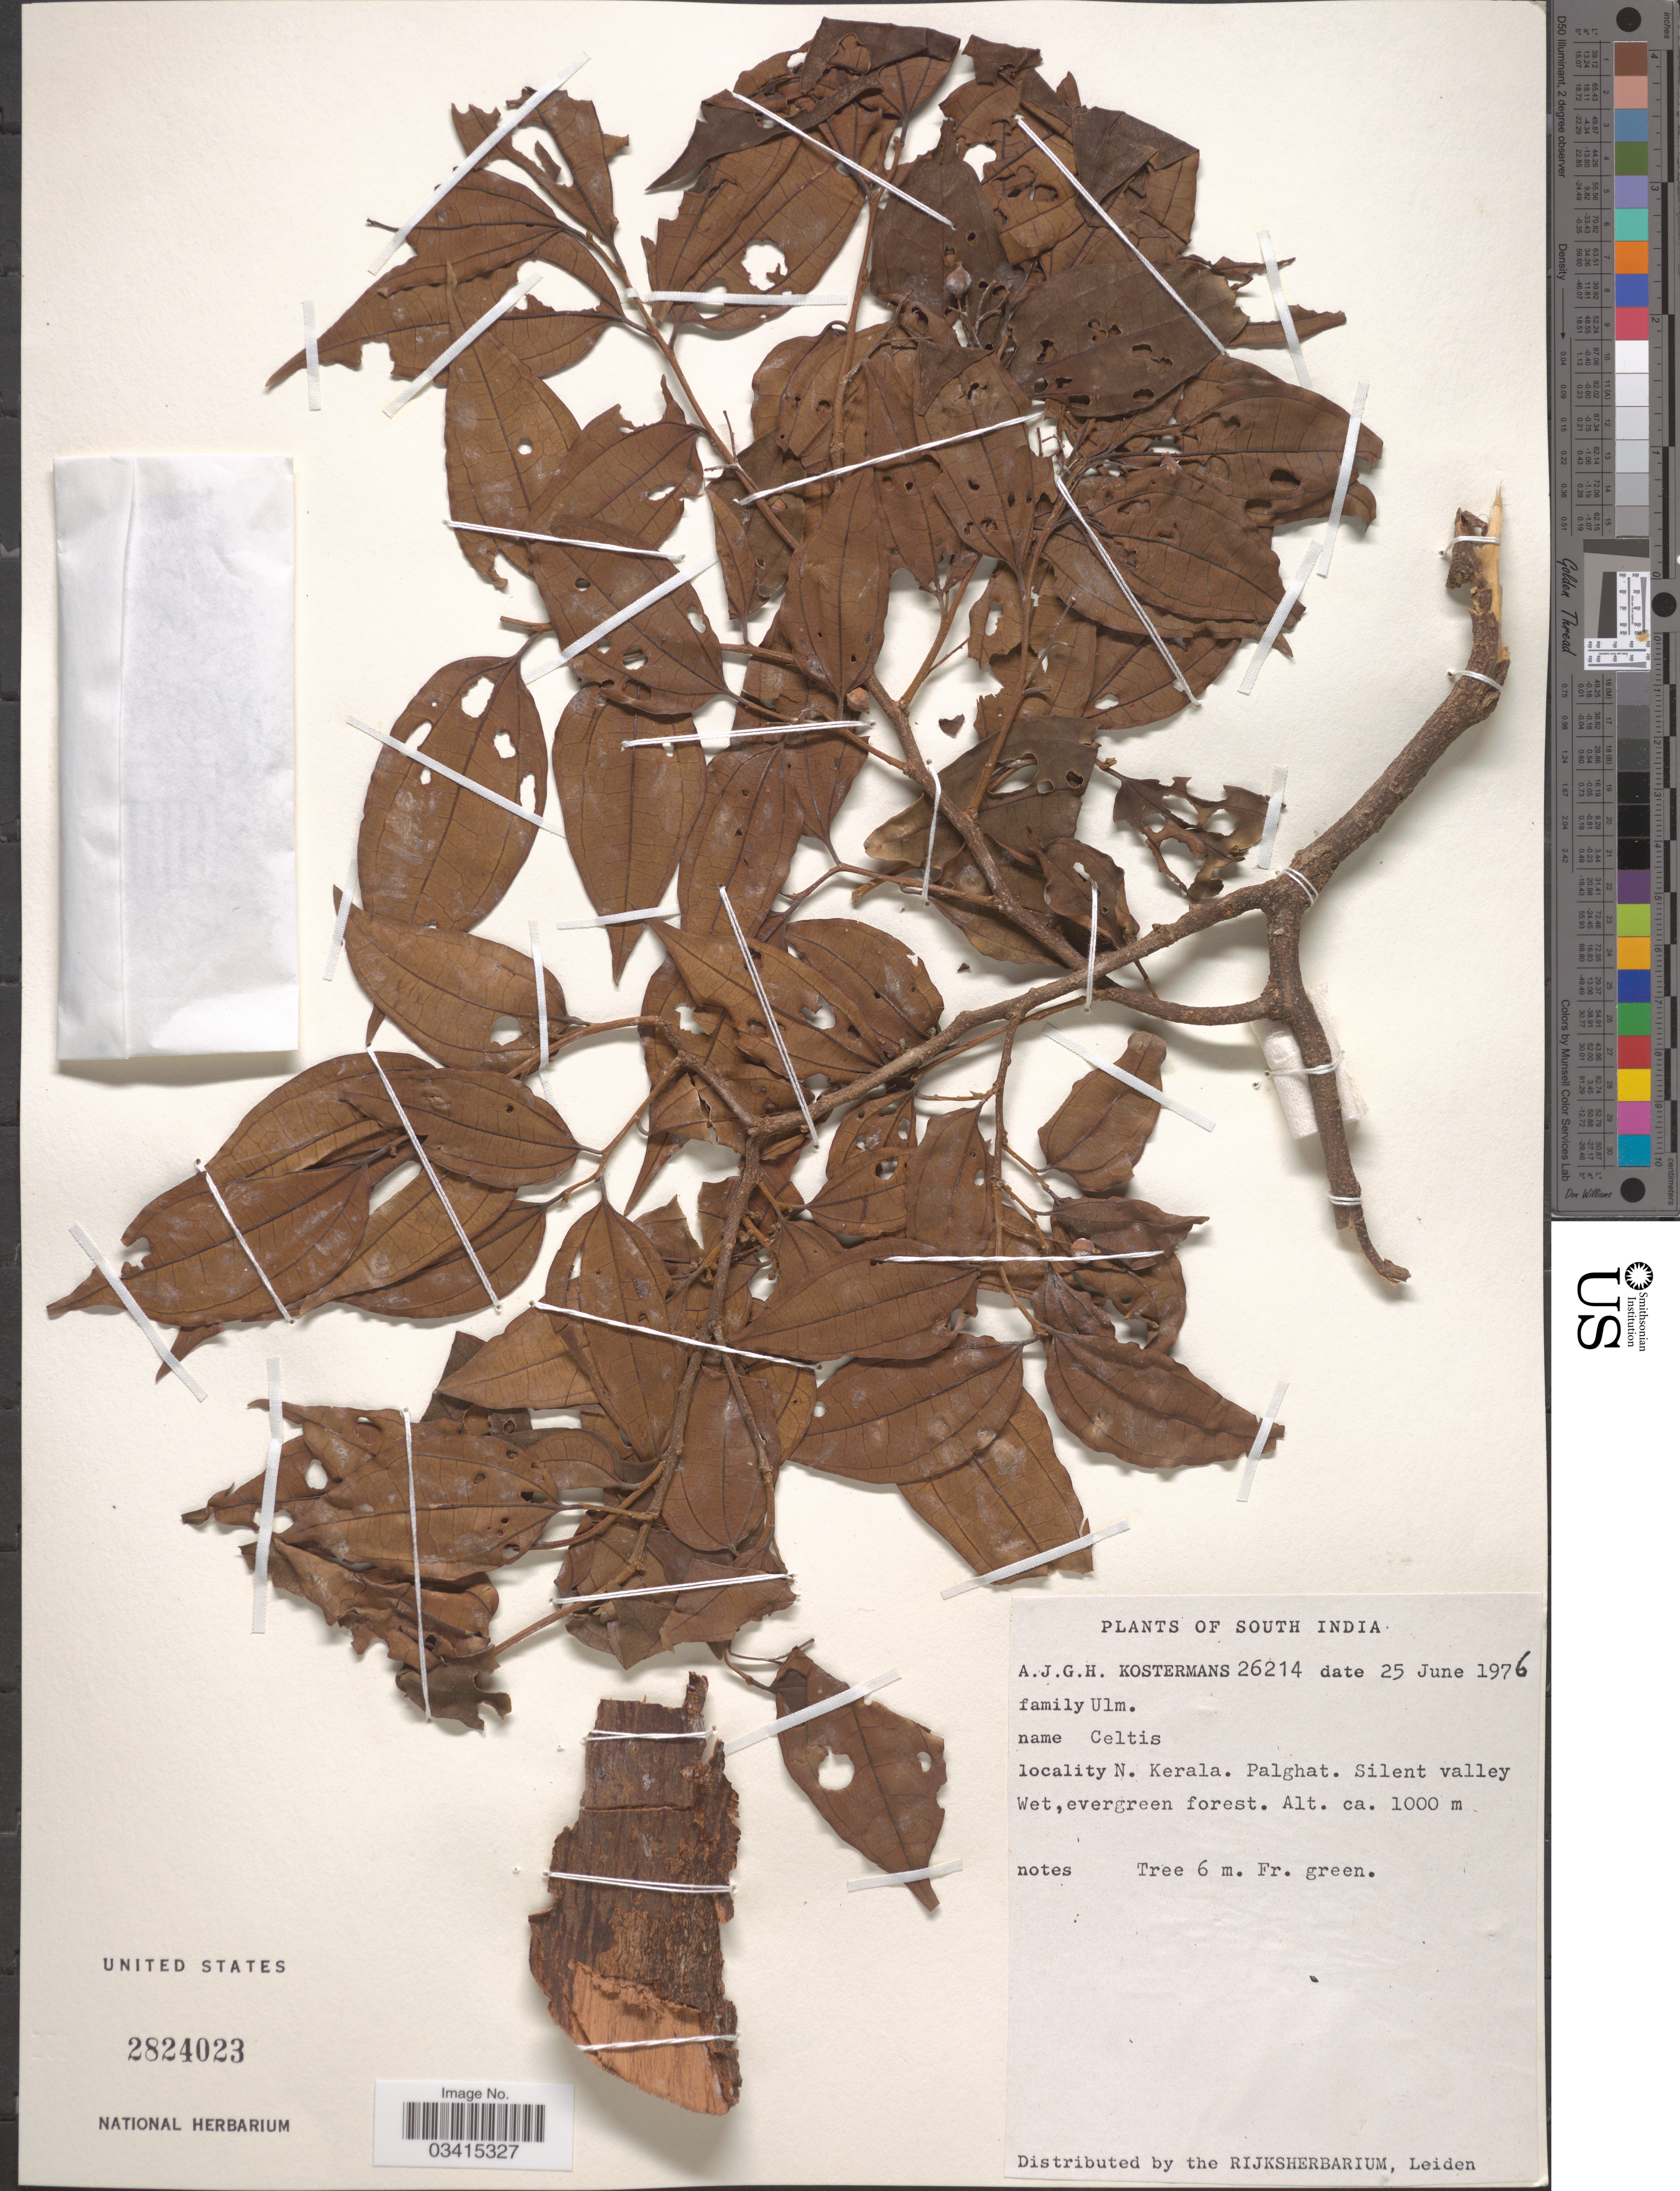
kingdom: Plantae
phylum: Tracheophyta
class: Magnoliopsida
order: Rosales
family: Cannabaceae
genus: Celtis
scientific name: Celtis sp.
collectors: A. J. G. Kostermans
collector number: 26214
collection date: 1976-06-25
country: India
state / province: Kerala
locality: South India. N. Kerala. Palghat. Silent valley.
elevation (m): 1000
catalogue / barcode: US 2824023